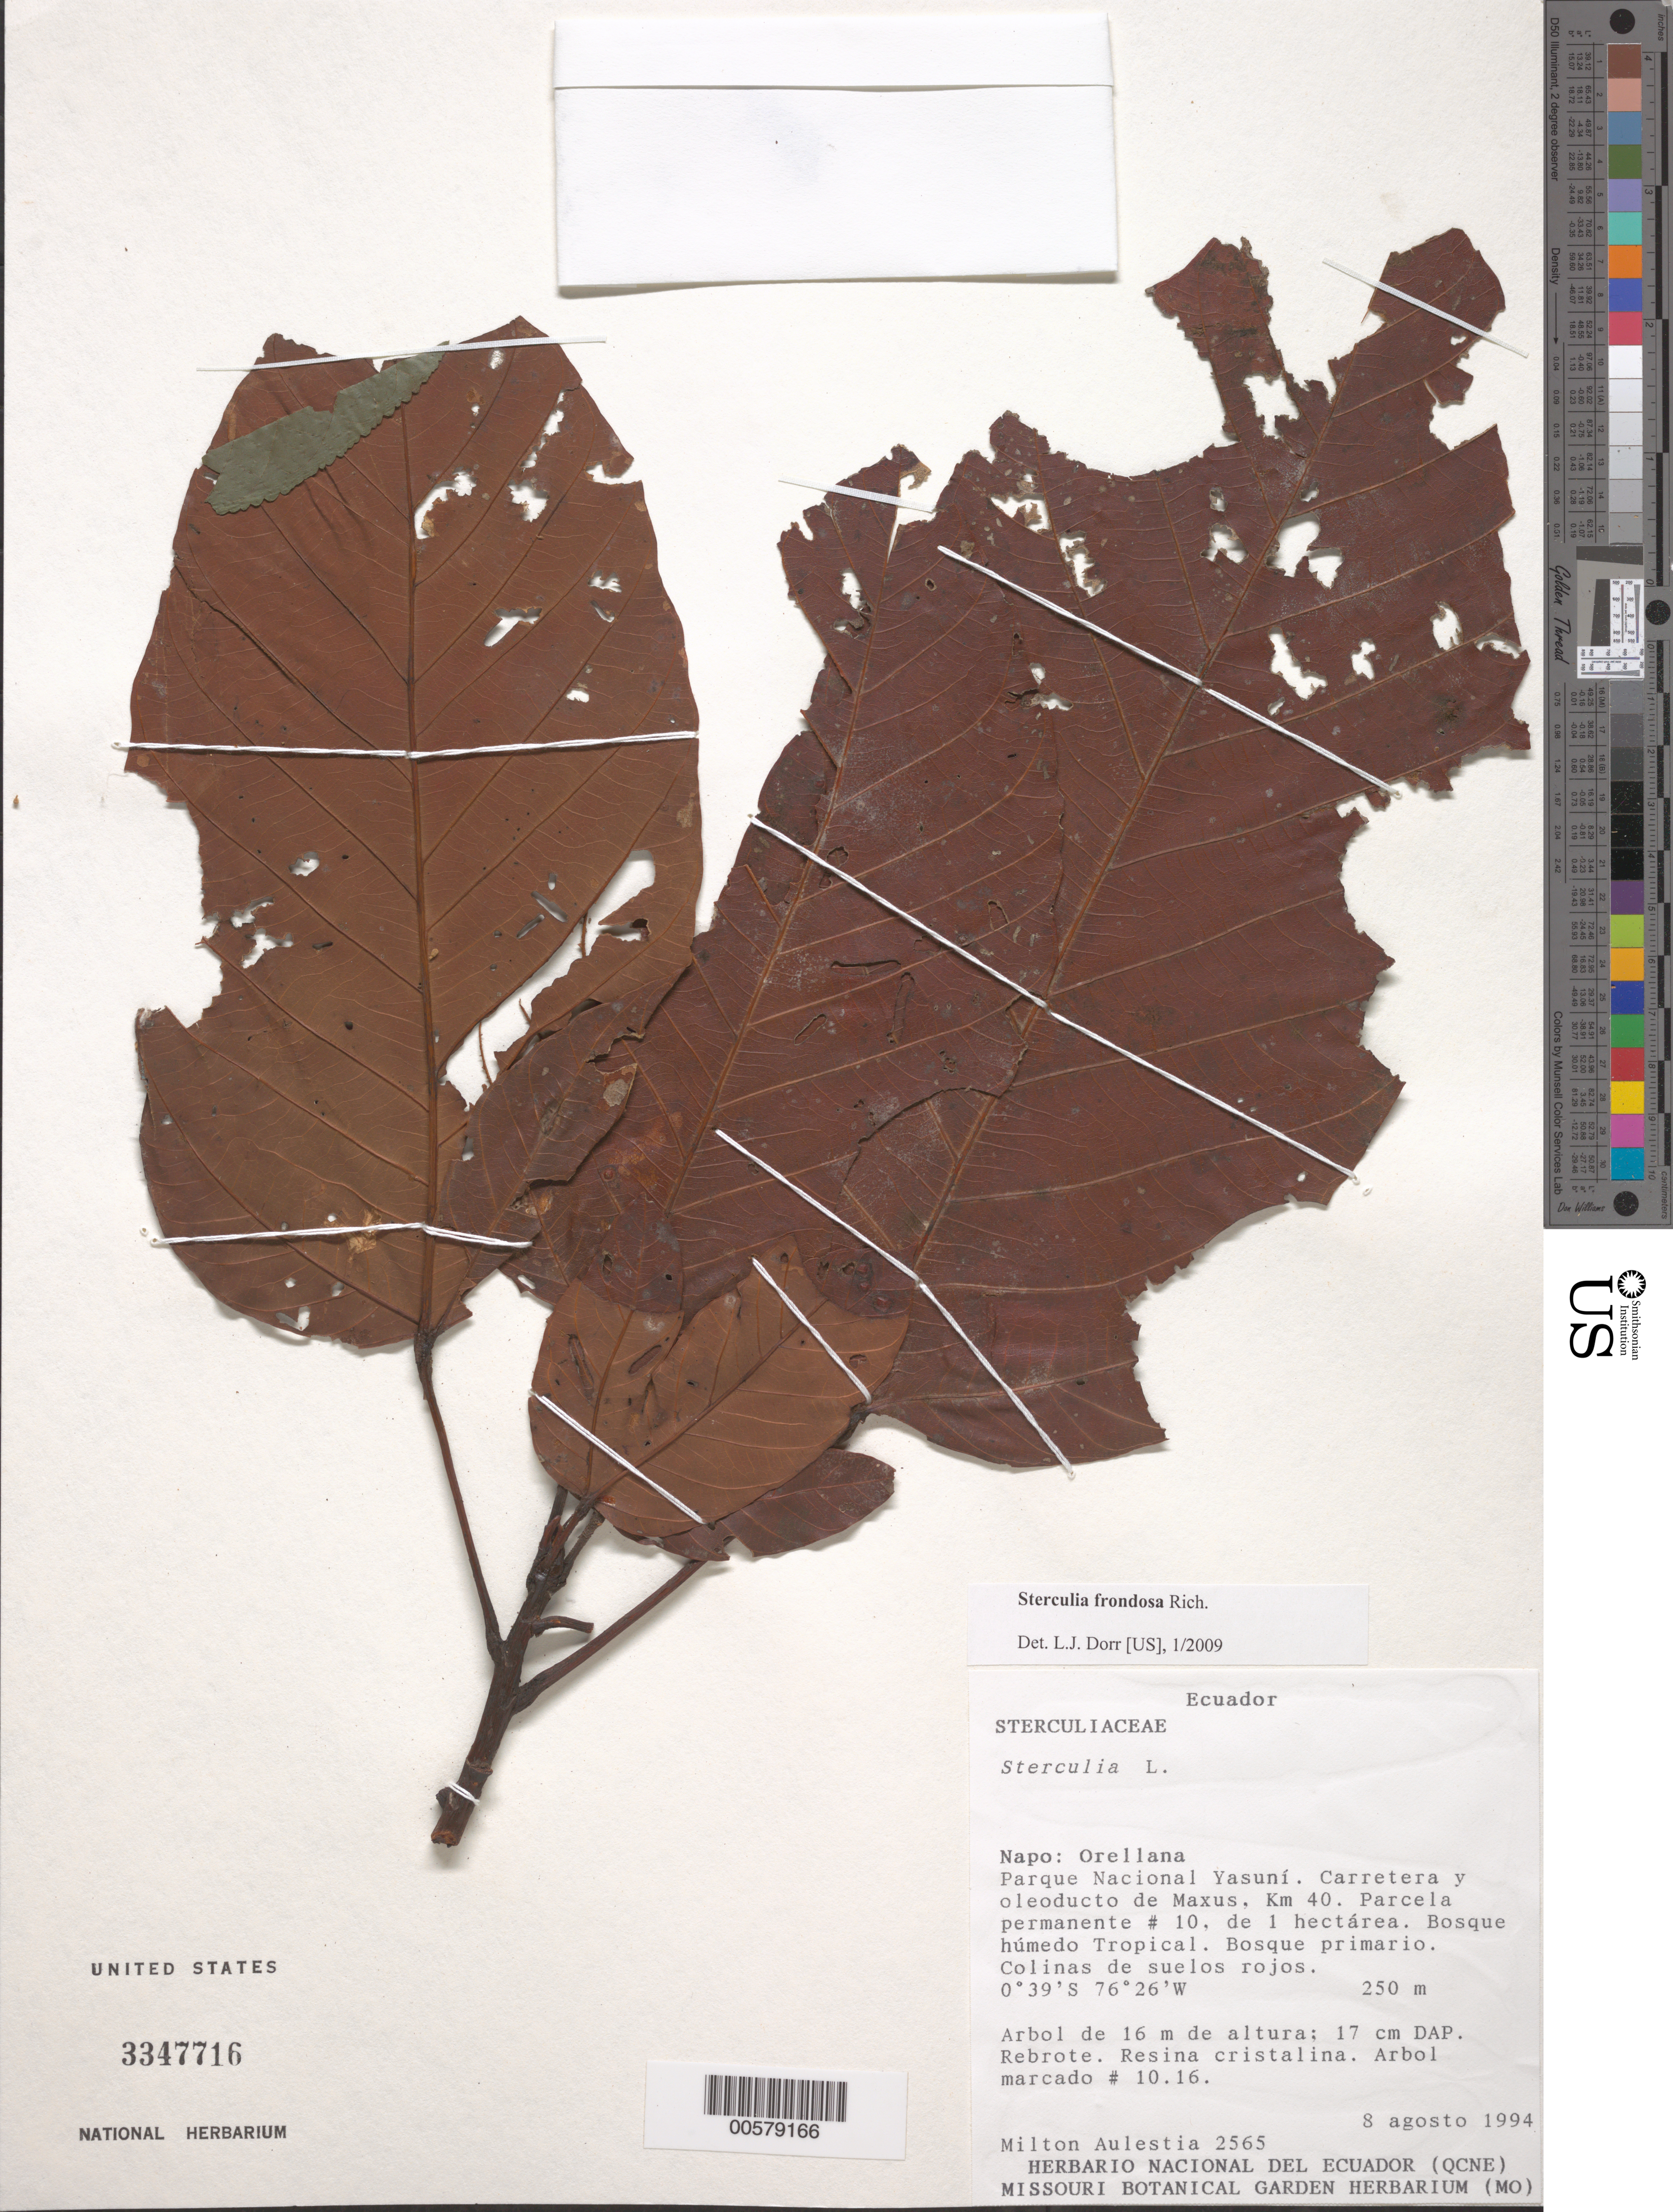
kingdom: Plantae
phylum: Tracheophyta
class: Magnoliopsida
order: Malvales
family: Malvaceae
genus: Sterculia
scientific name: Sterculia sp.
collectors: M. Aulestia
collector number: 2565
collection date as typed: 08 Aug 1994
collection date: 1994-08-08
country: Ecuador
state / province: Napo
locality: Orellana. Parque Nacional Yasuní, Carretera y oleoducto de Maxus, km 40, parcela permanente #10, de 1 Ha.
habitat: Bosque húmedo Tropical, bosque primario, colinas de suelos rojos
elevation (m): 250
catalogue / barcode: US 3347716